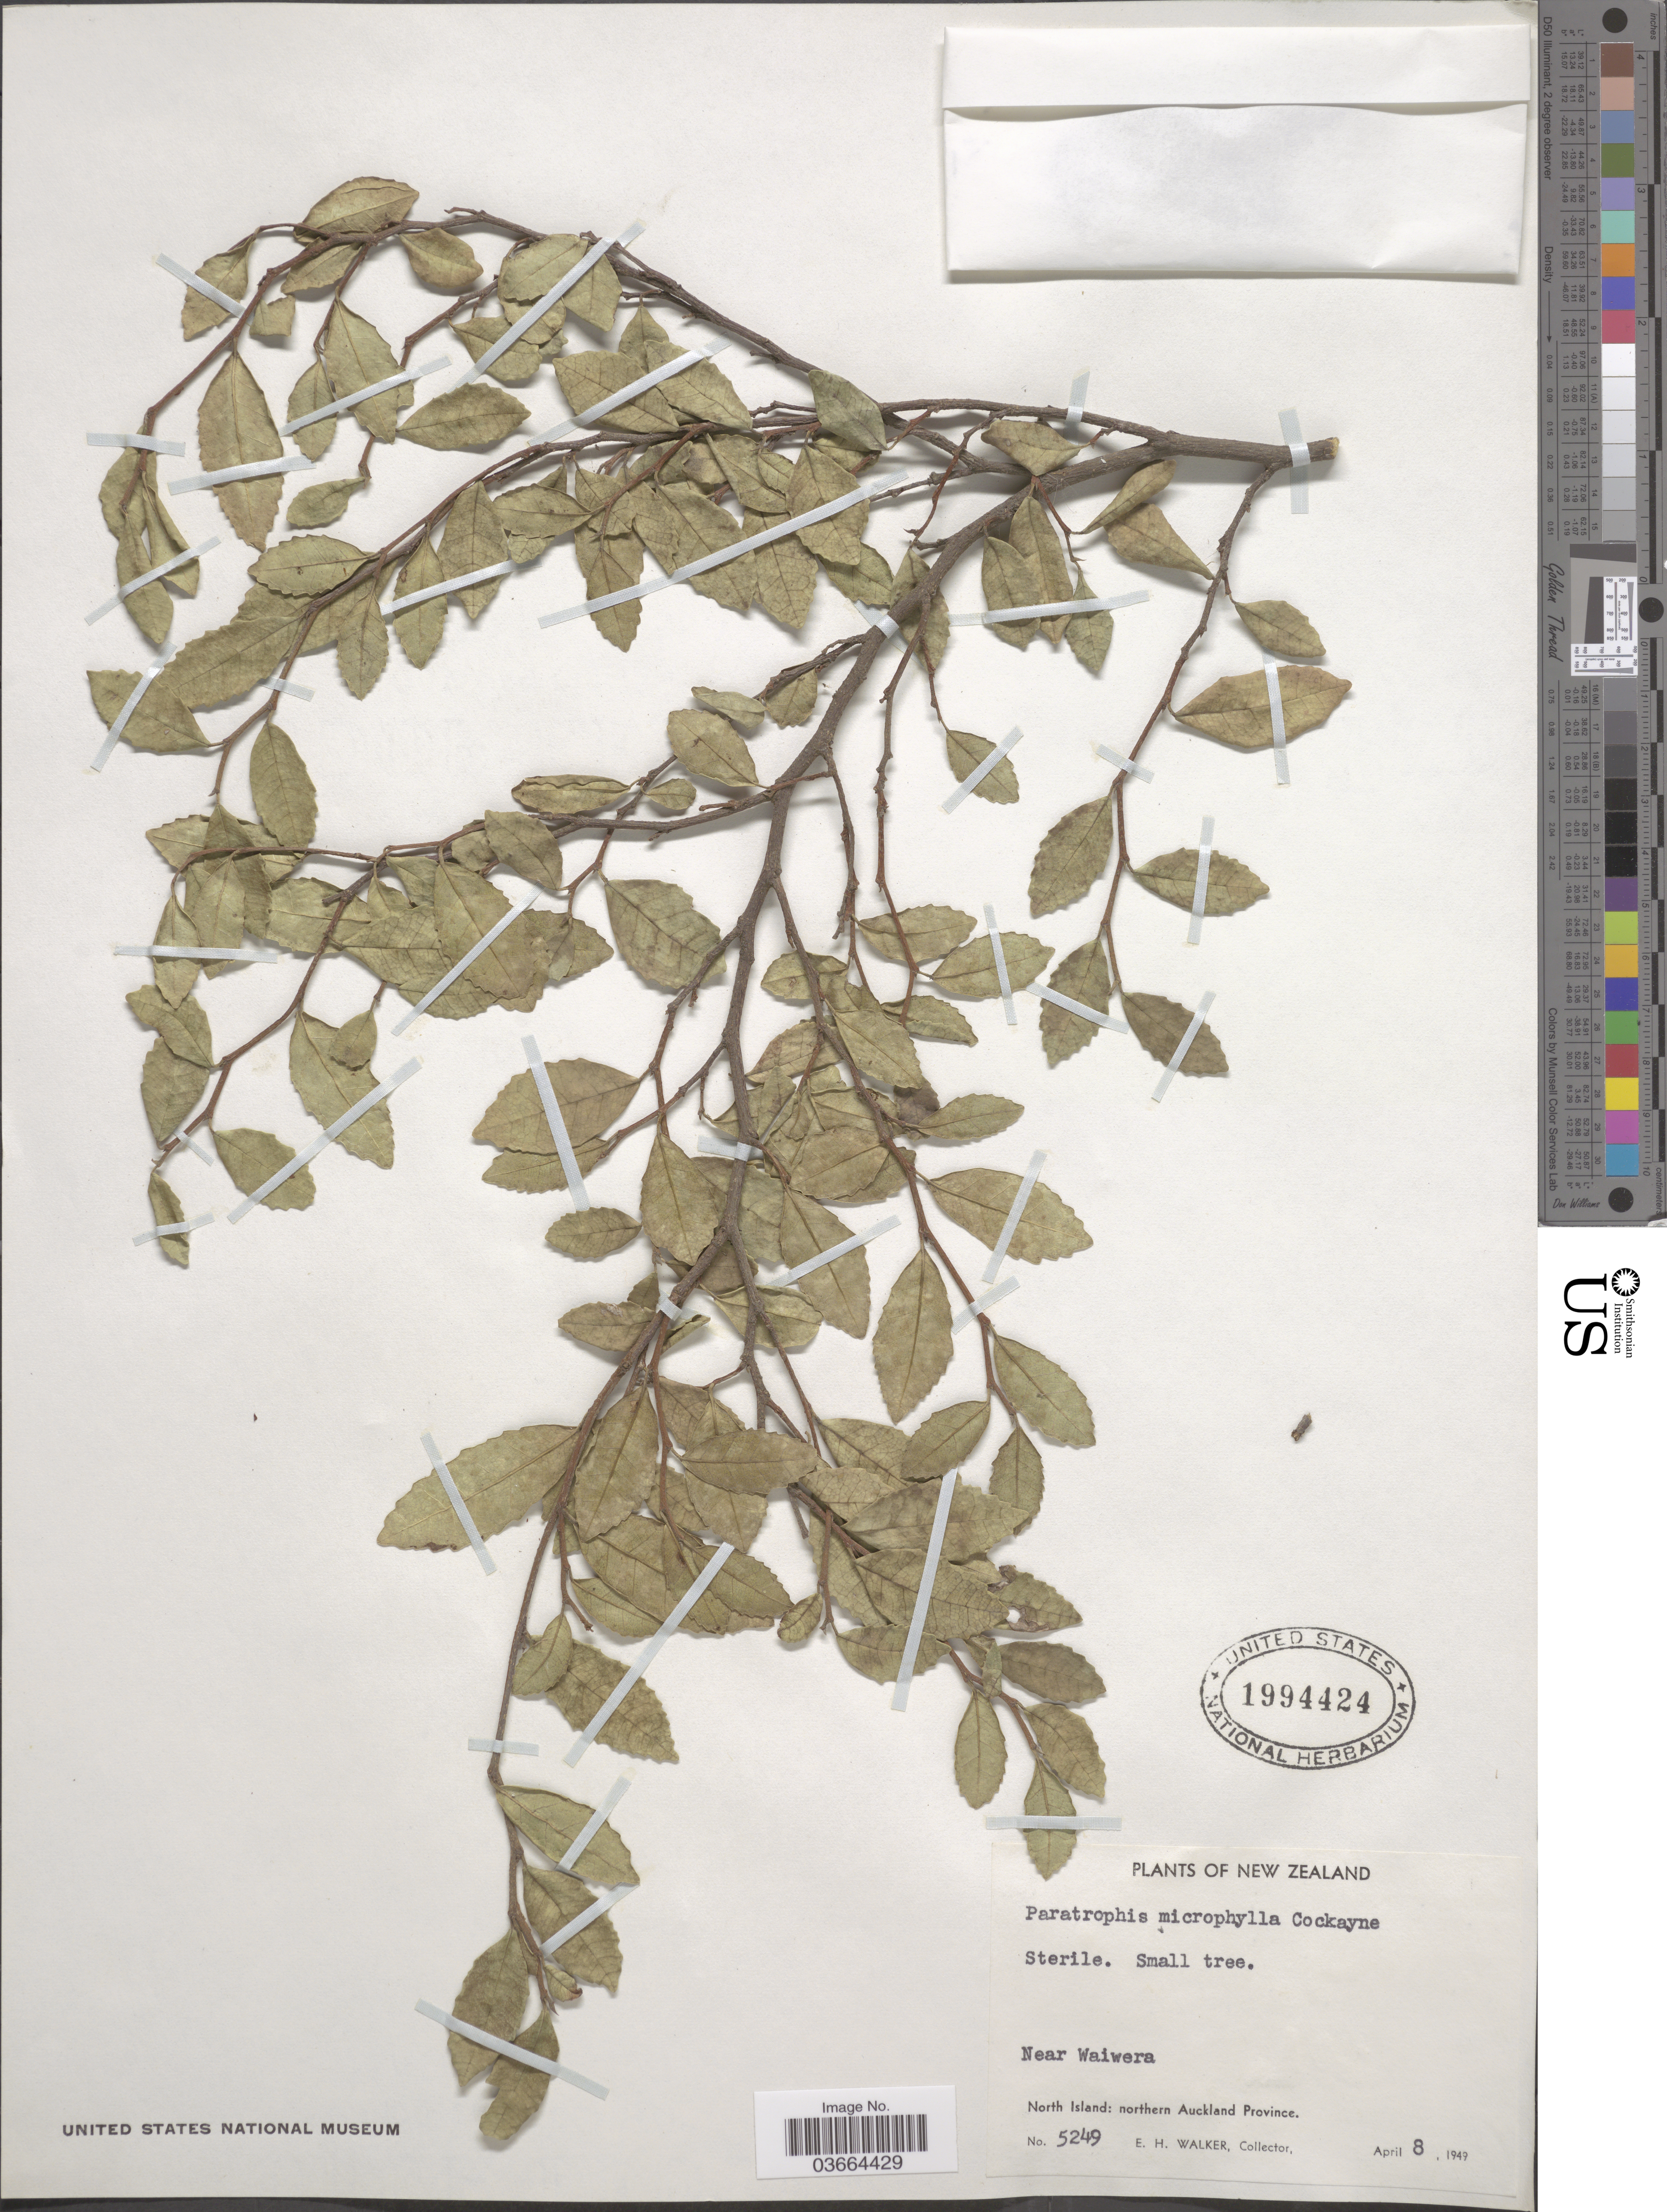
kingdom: Plantae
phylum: Tracheophyta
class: Magnoliopsida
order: Rosales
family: Moraceae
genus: Paratrophis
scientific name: Paratrophis microphylla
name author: (Raoul) Cockayne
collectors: E. H. Walker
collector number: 5249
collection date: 1949-04-08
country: New Zealand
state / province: Auckland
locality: Near Waiwera. North Island: northern Auckland Province.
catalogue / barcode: US 1994424